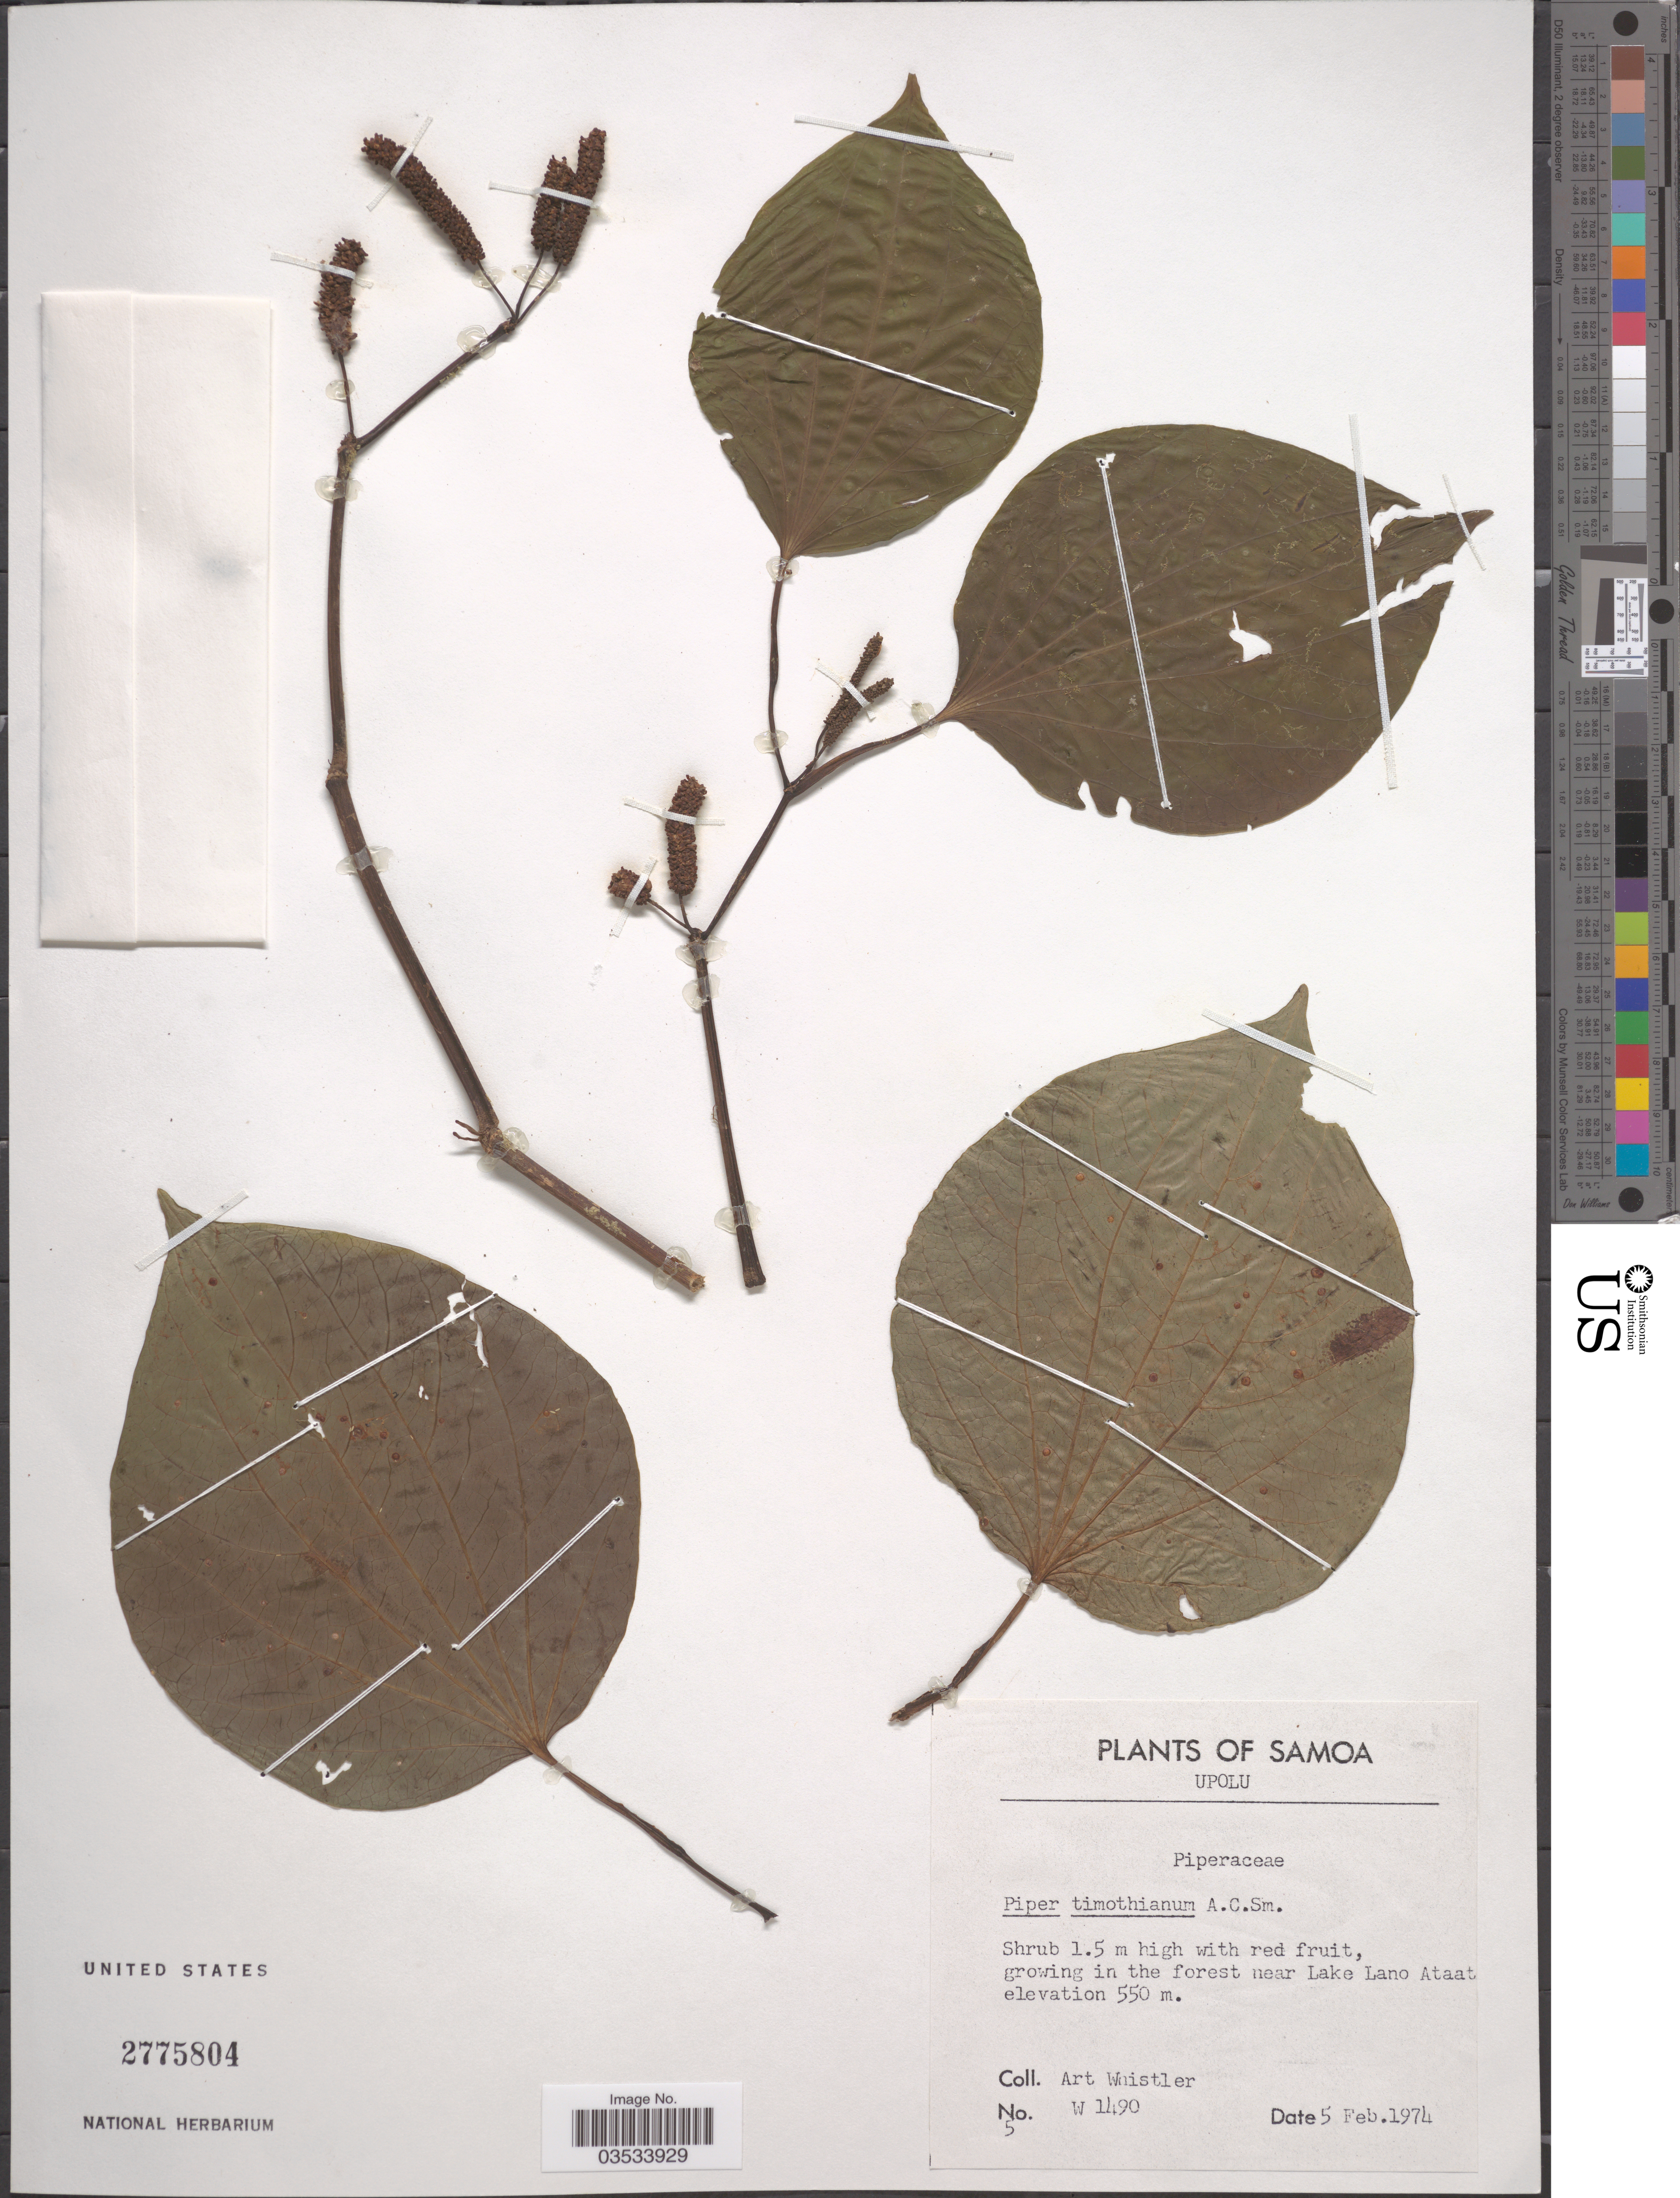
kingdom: Plantae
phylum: Tracheophyta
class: Magnoliopsida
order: Piperales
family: Piperaceae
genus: Piper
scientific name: Piper timothianum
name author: A.C. Sm.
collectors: A. Whistler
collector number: W 1490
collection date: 1974-02-05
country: Samoa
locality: Samoa. Upolu. Near Lake Lano Ataat.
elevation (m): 550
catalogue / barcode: US 2775804